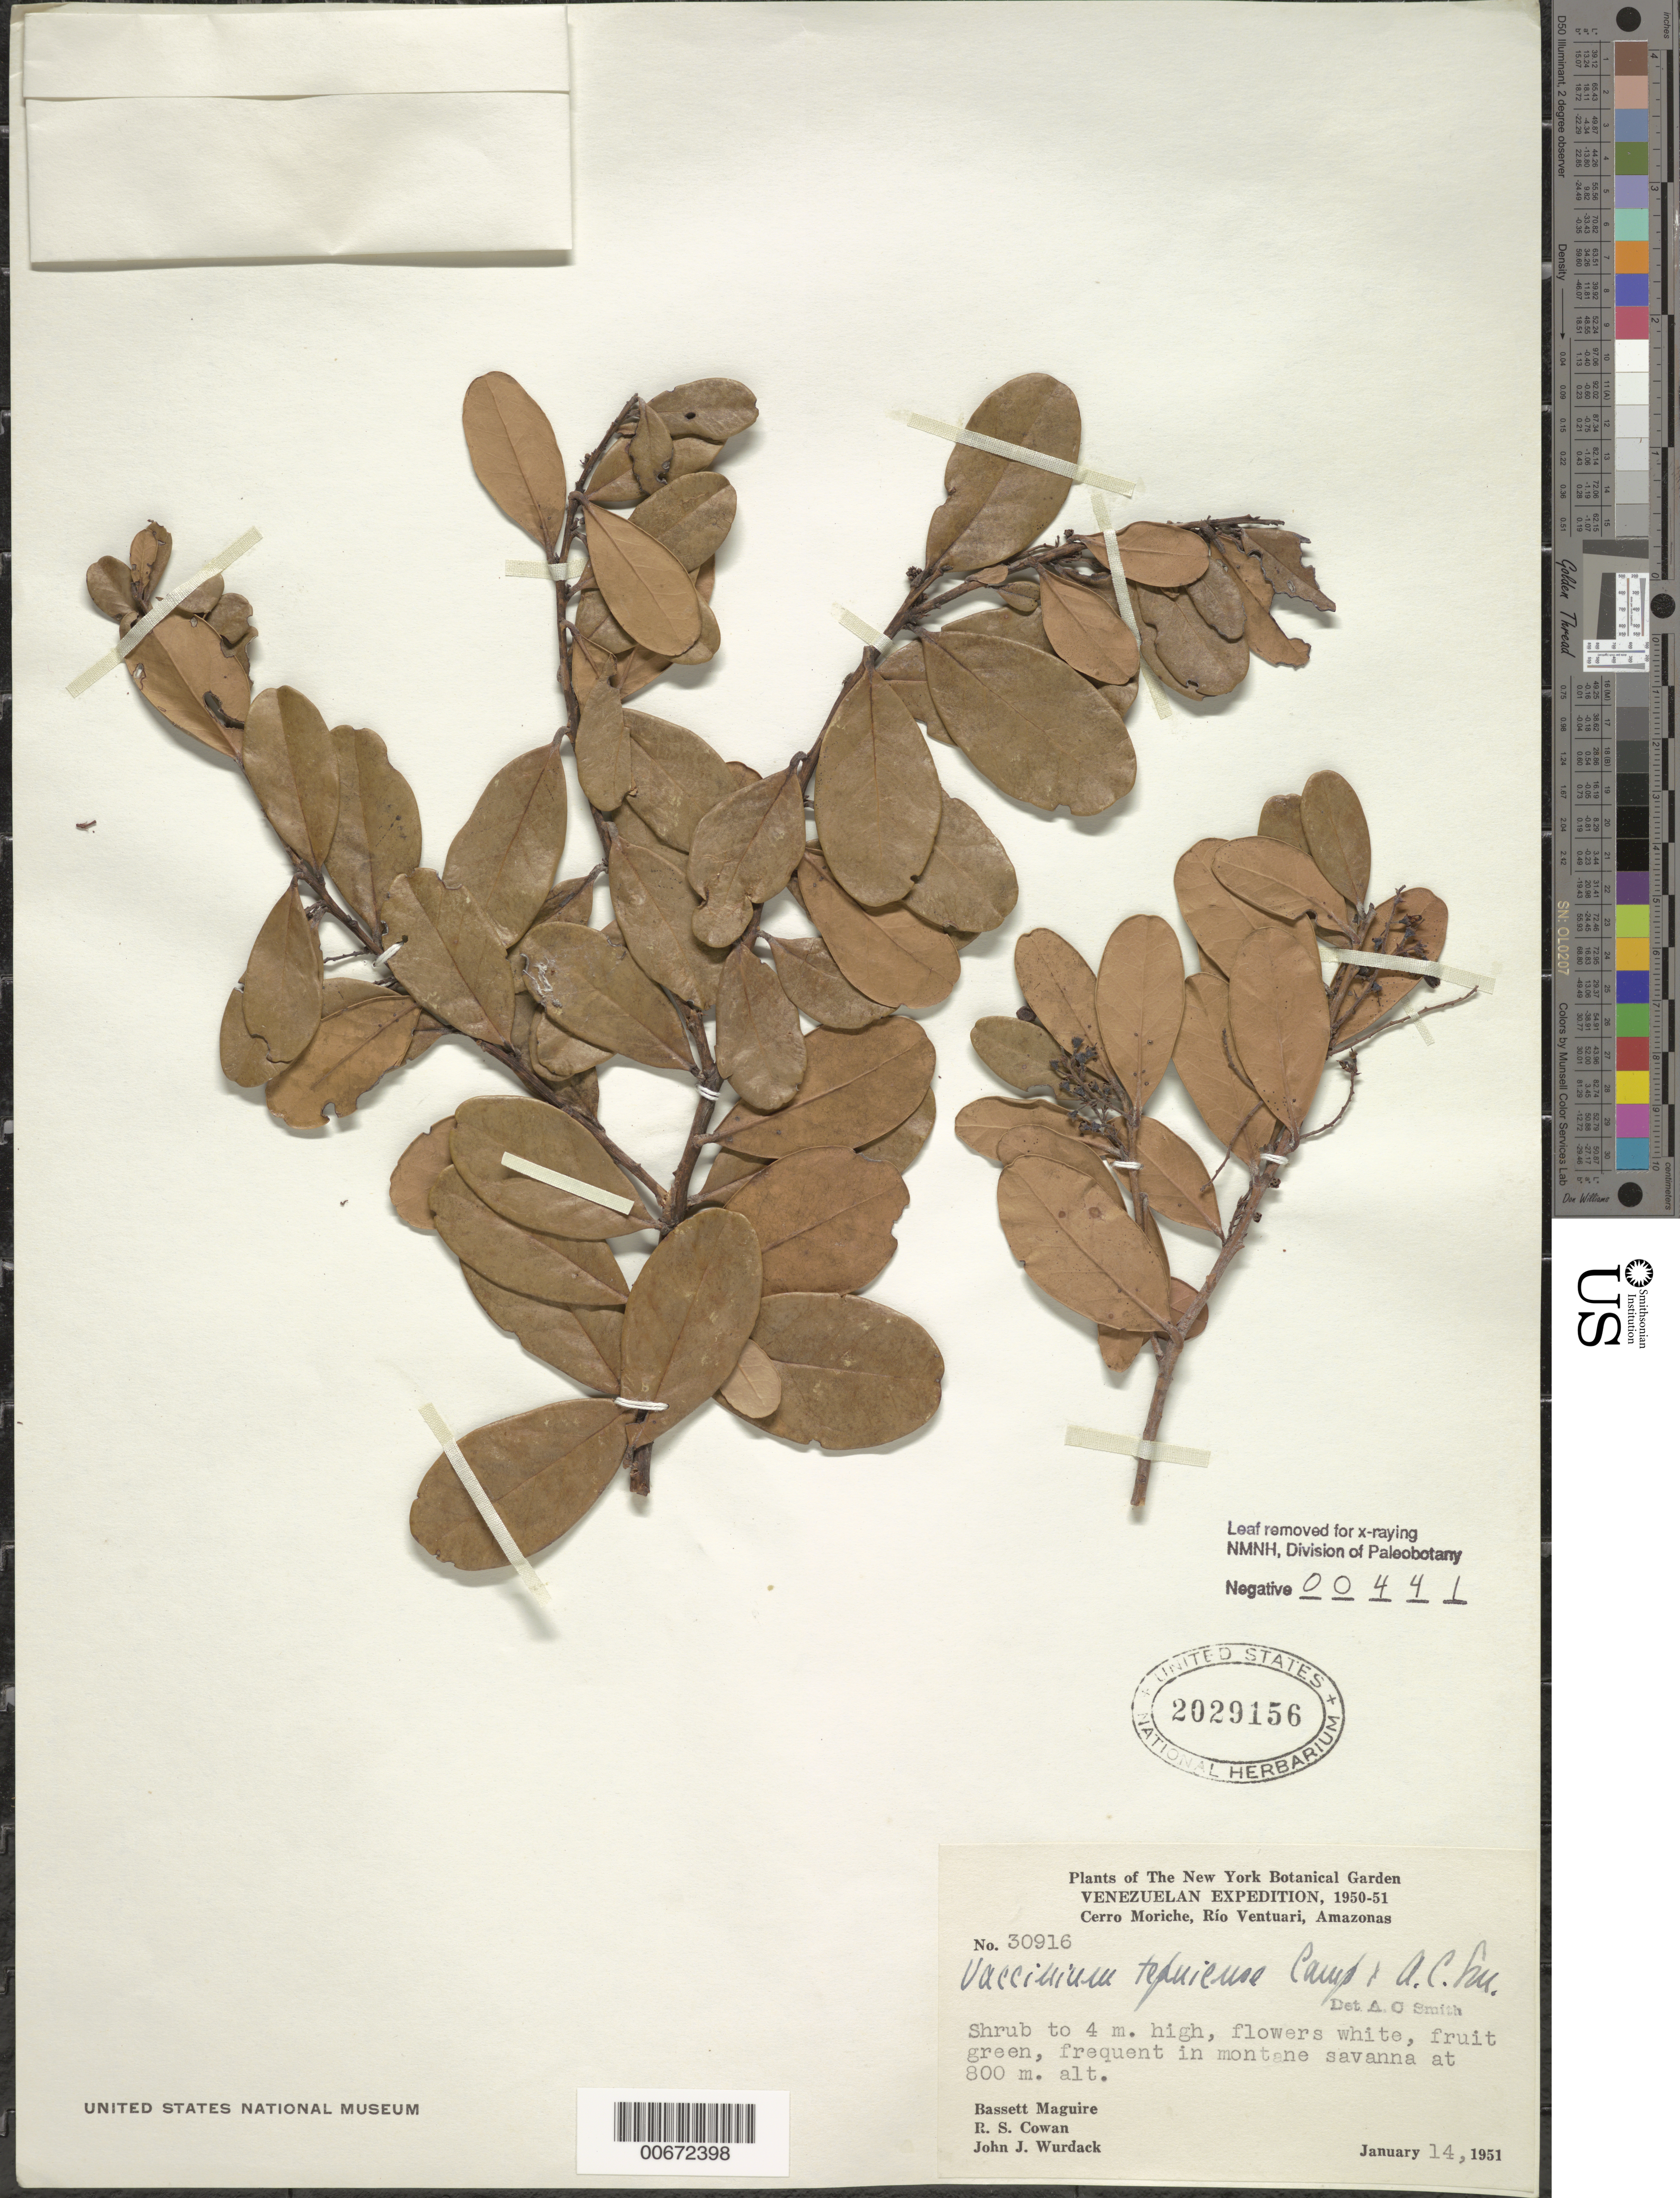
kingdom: Plantae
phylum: Tracheophyta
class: Magnoliopsida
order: Ericales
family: Ericaceae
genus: Vaccinium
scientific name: Vaccinium tepuiense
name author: Camp & A.C. Sm.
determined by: Smith, A. C.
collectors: B. Maguire, R. S. Cowan & J. J. Wurdack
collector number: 30916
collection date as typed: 14-Jan-51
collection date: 1951-01-14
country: Venezuela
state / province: Amazonas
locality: Cerro Moriche, Río Ventuari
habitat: Montane savanna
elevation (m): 800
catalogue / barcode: US 2029156